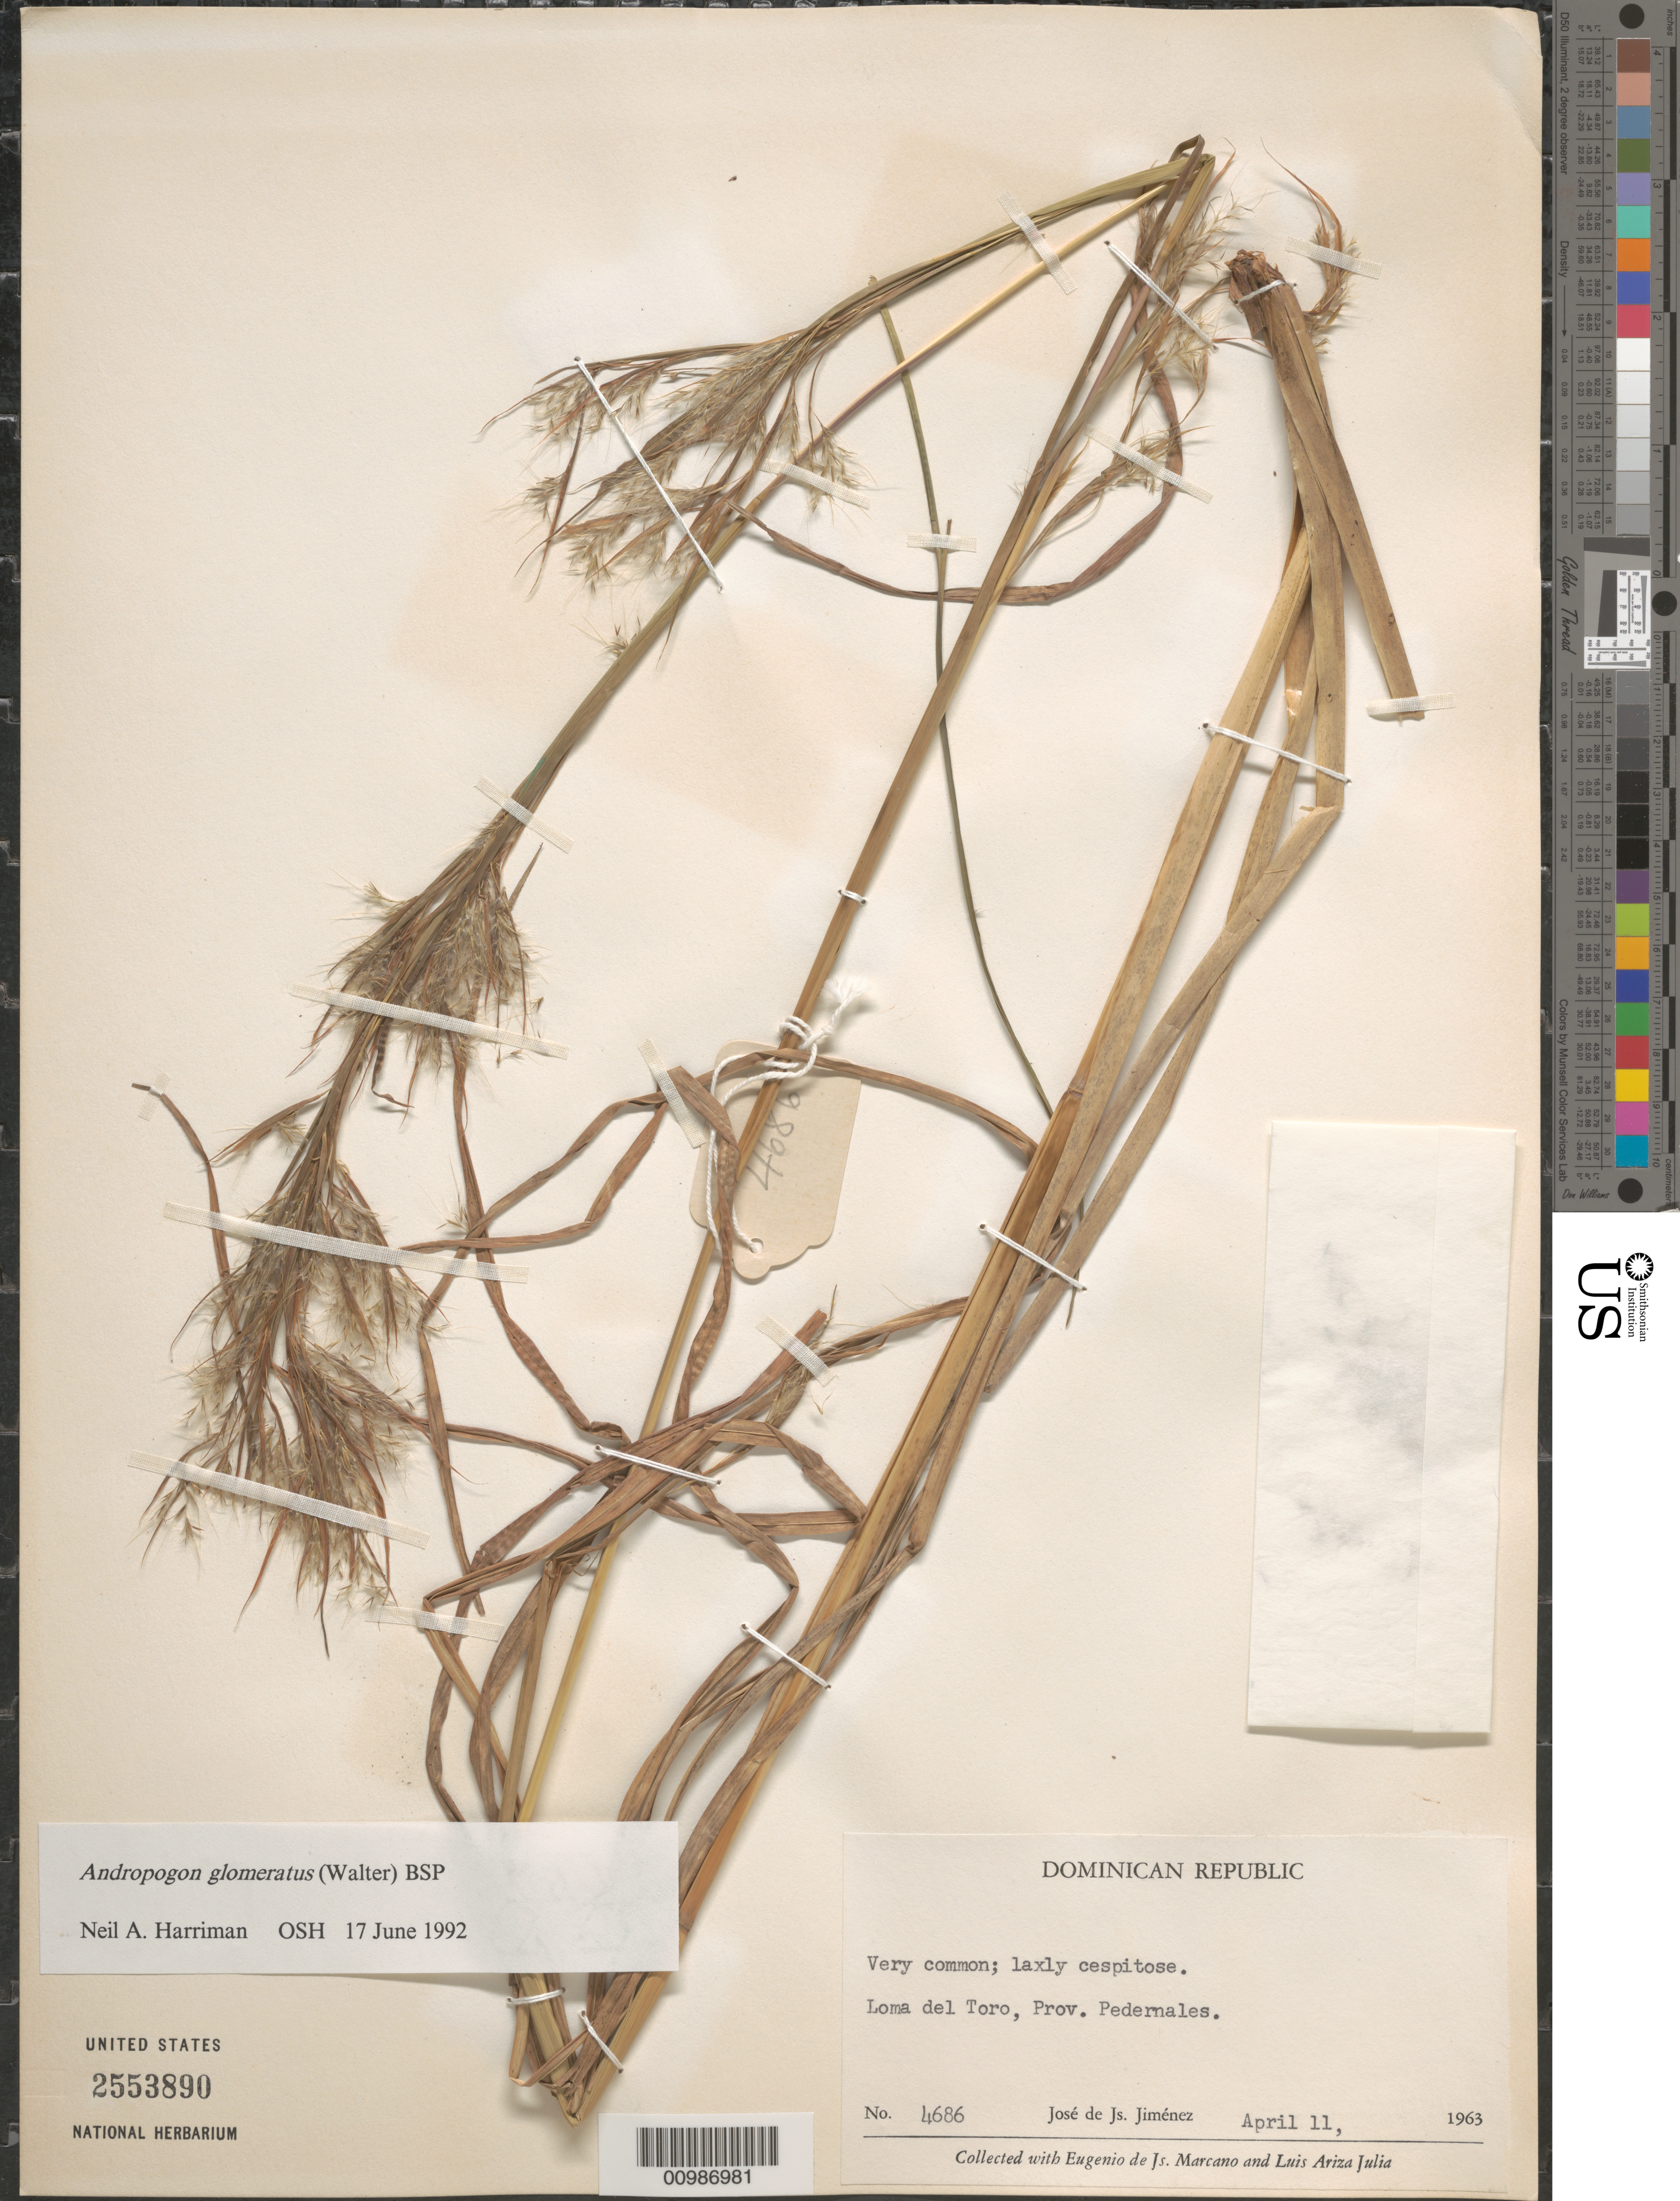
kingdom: Plantae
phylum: Tracheophyta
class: Liliopsida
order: Poales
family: Poaceae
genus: Andropogon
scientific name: Andropogon glomeratus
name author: (Walter) Britton, Stearns & Poggenb.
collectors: J. J. Jiménez Almonte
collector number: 4686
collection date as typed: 11 Apr 1963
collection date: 1963-04-11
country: Dominican Republic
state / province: Pedernales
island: Hispaniola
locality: Loma del Toro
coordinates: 0 N, 0 E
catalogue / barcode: US 2553890